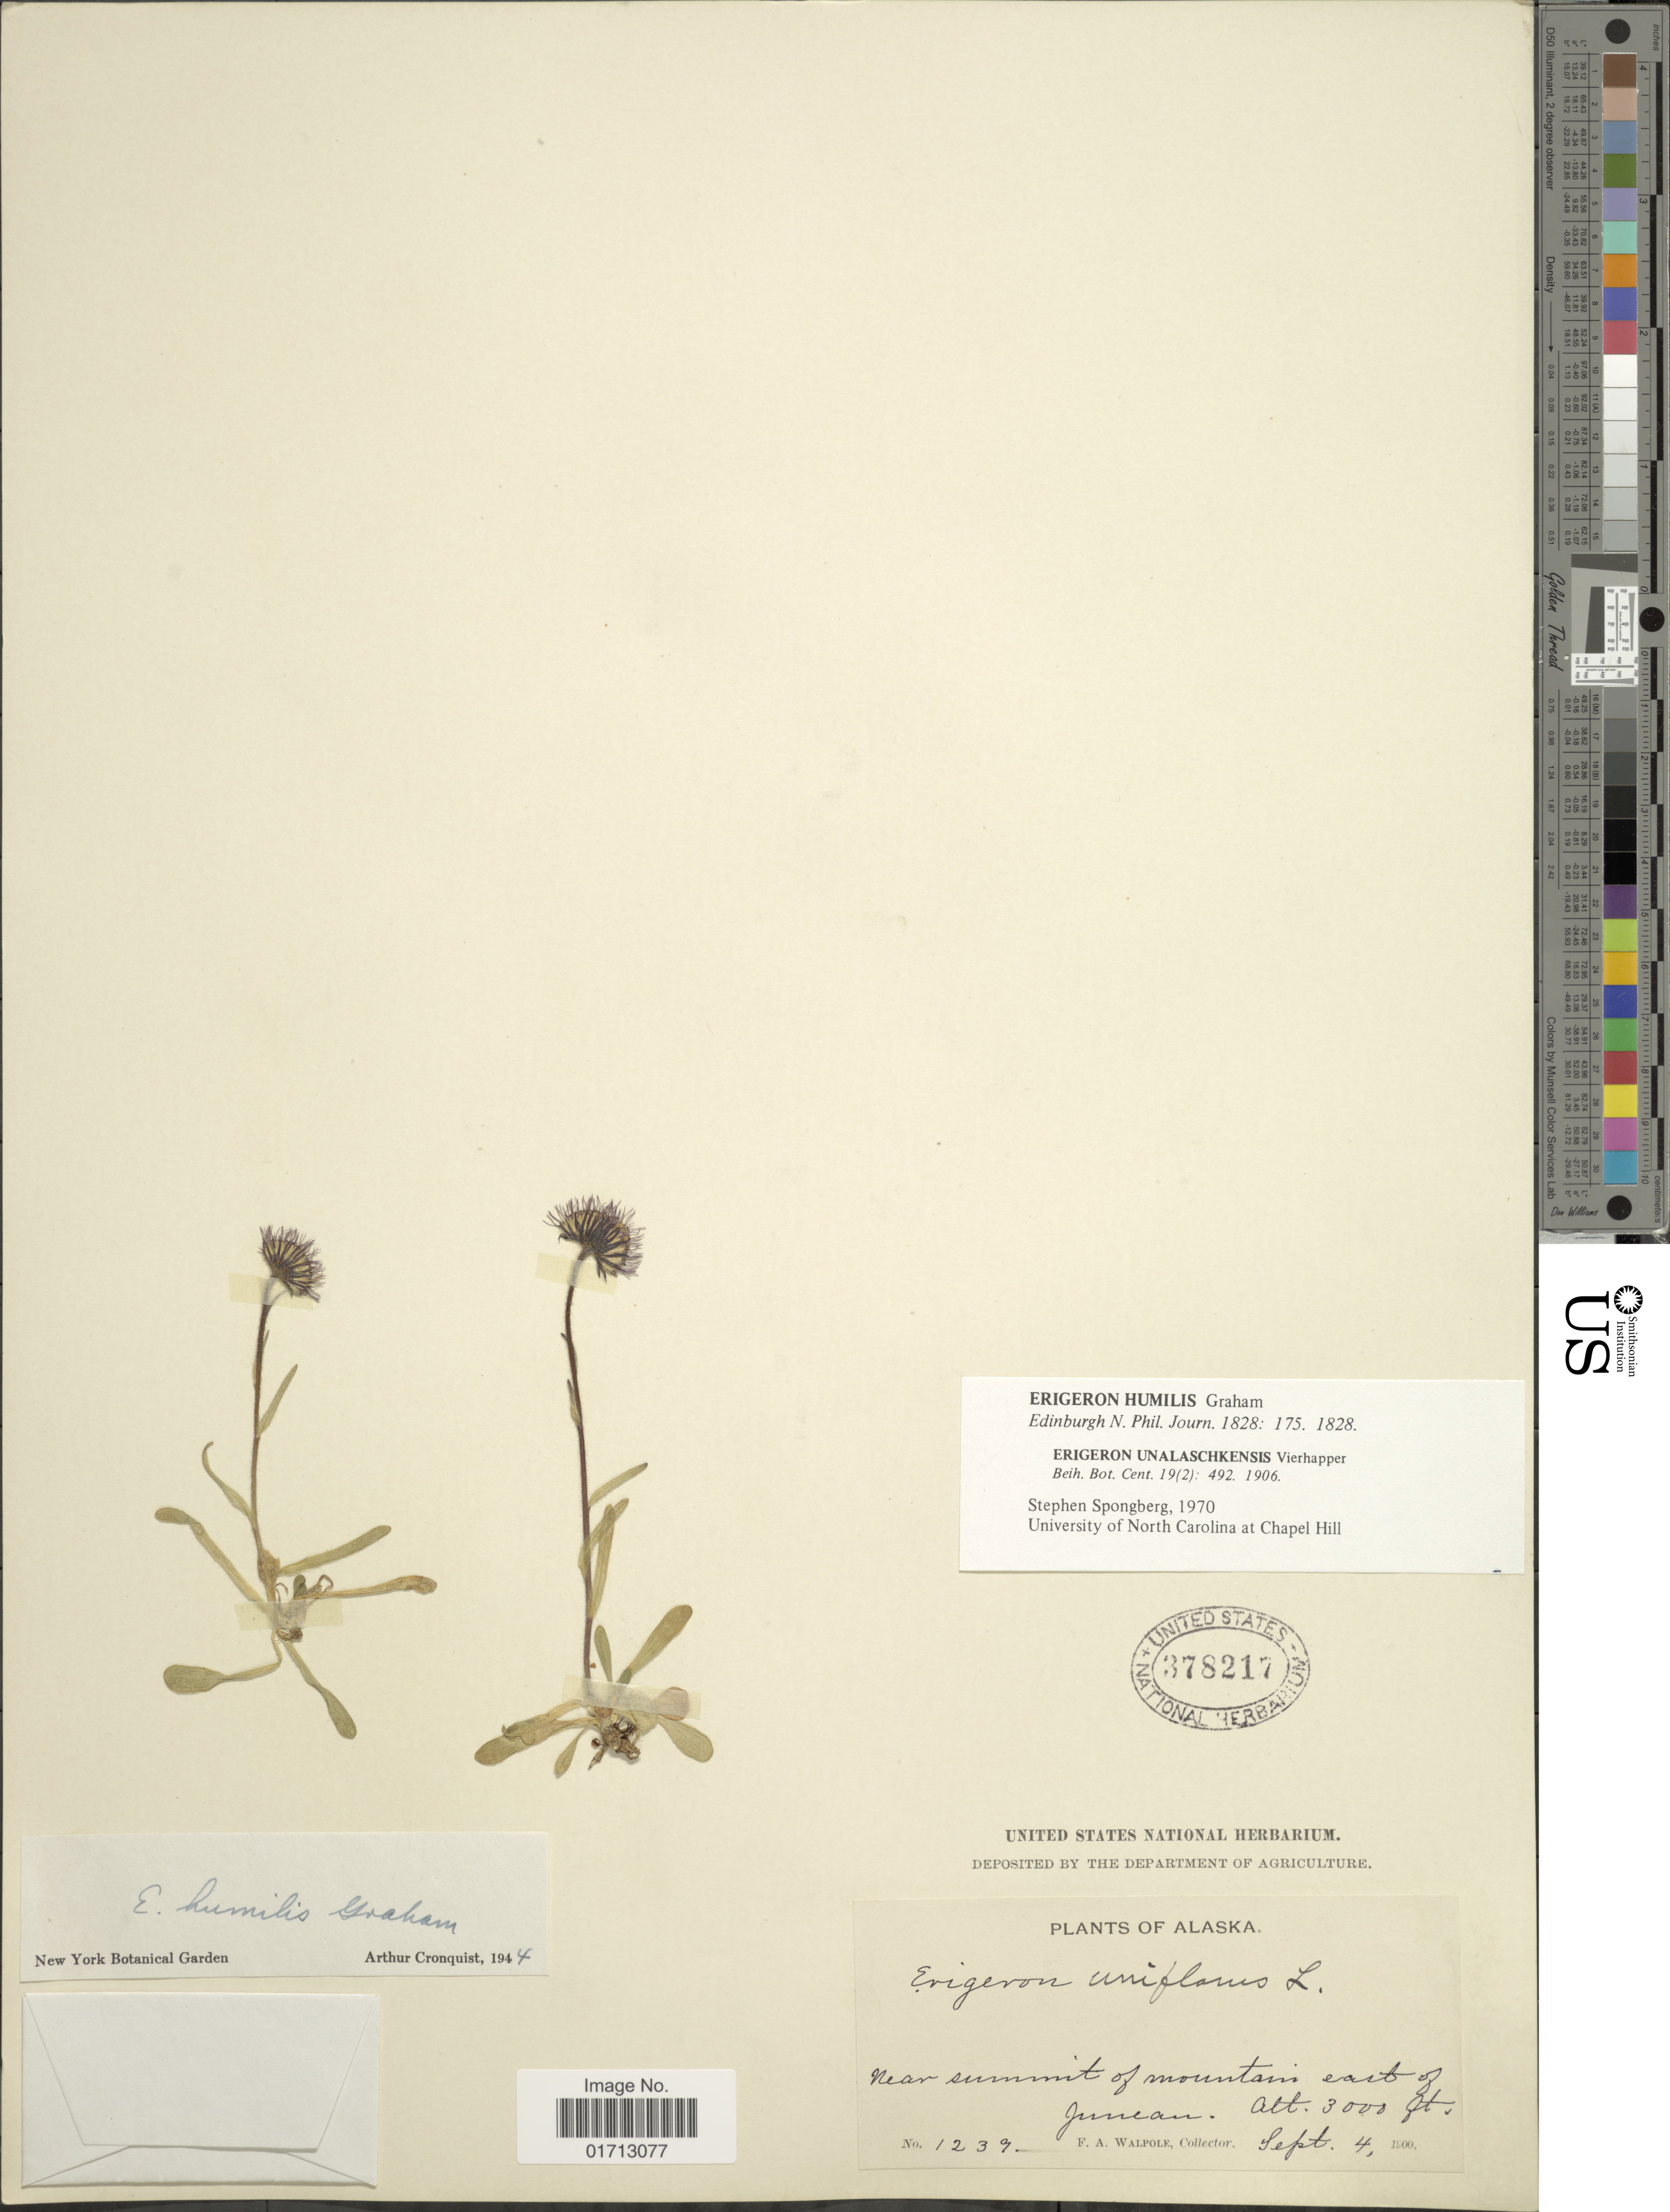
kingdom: Plantae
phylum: Tracheophyta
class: Magnoliopsida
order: Asterales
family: Asteraceae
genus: Erigeron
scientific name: Erigeron humilis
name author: Graham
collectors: F. Walpole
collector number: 1239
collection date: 1900-09-04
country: United States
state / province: Alaska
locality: Near summit of mountain east of Juneau.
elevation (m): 914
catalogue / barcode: US 378217